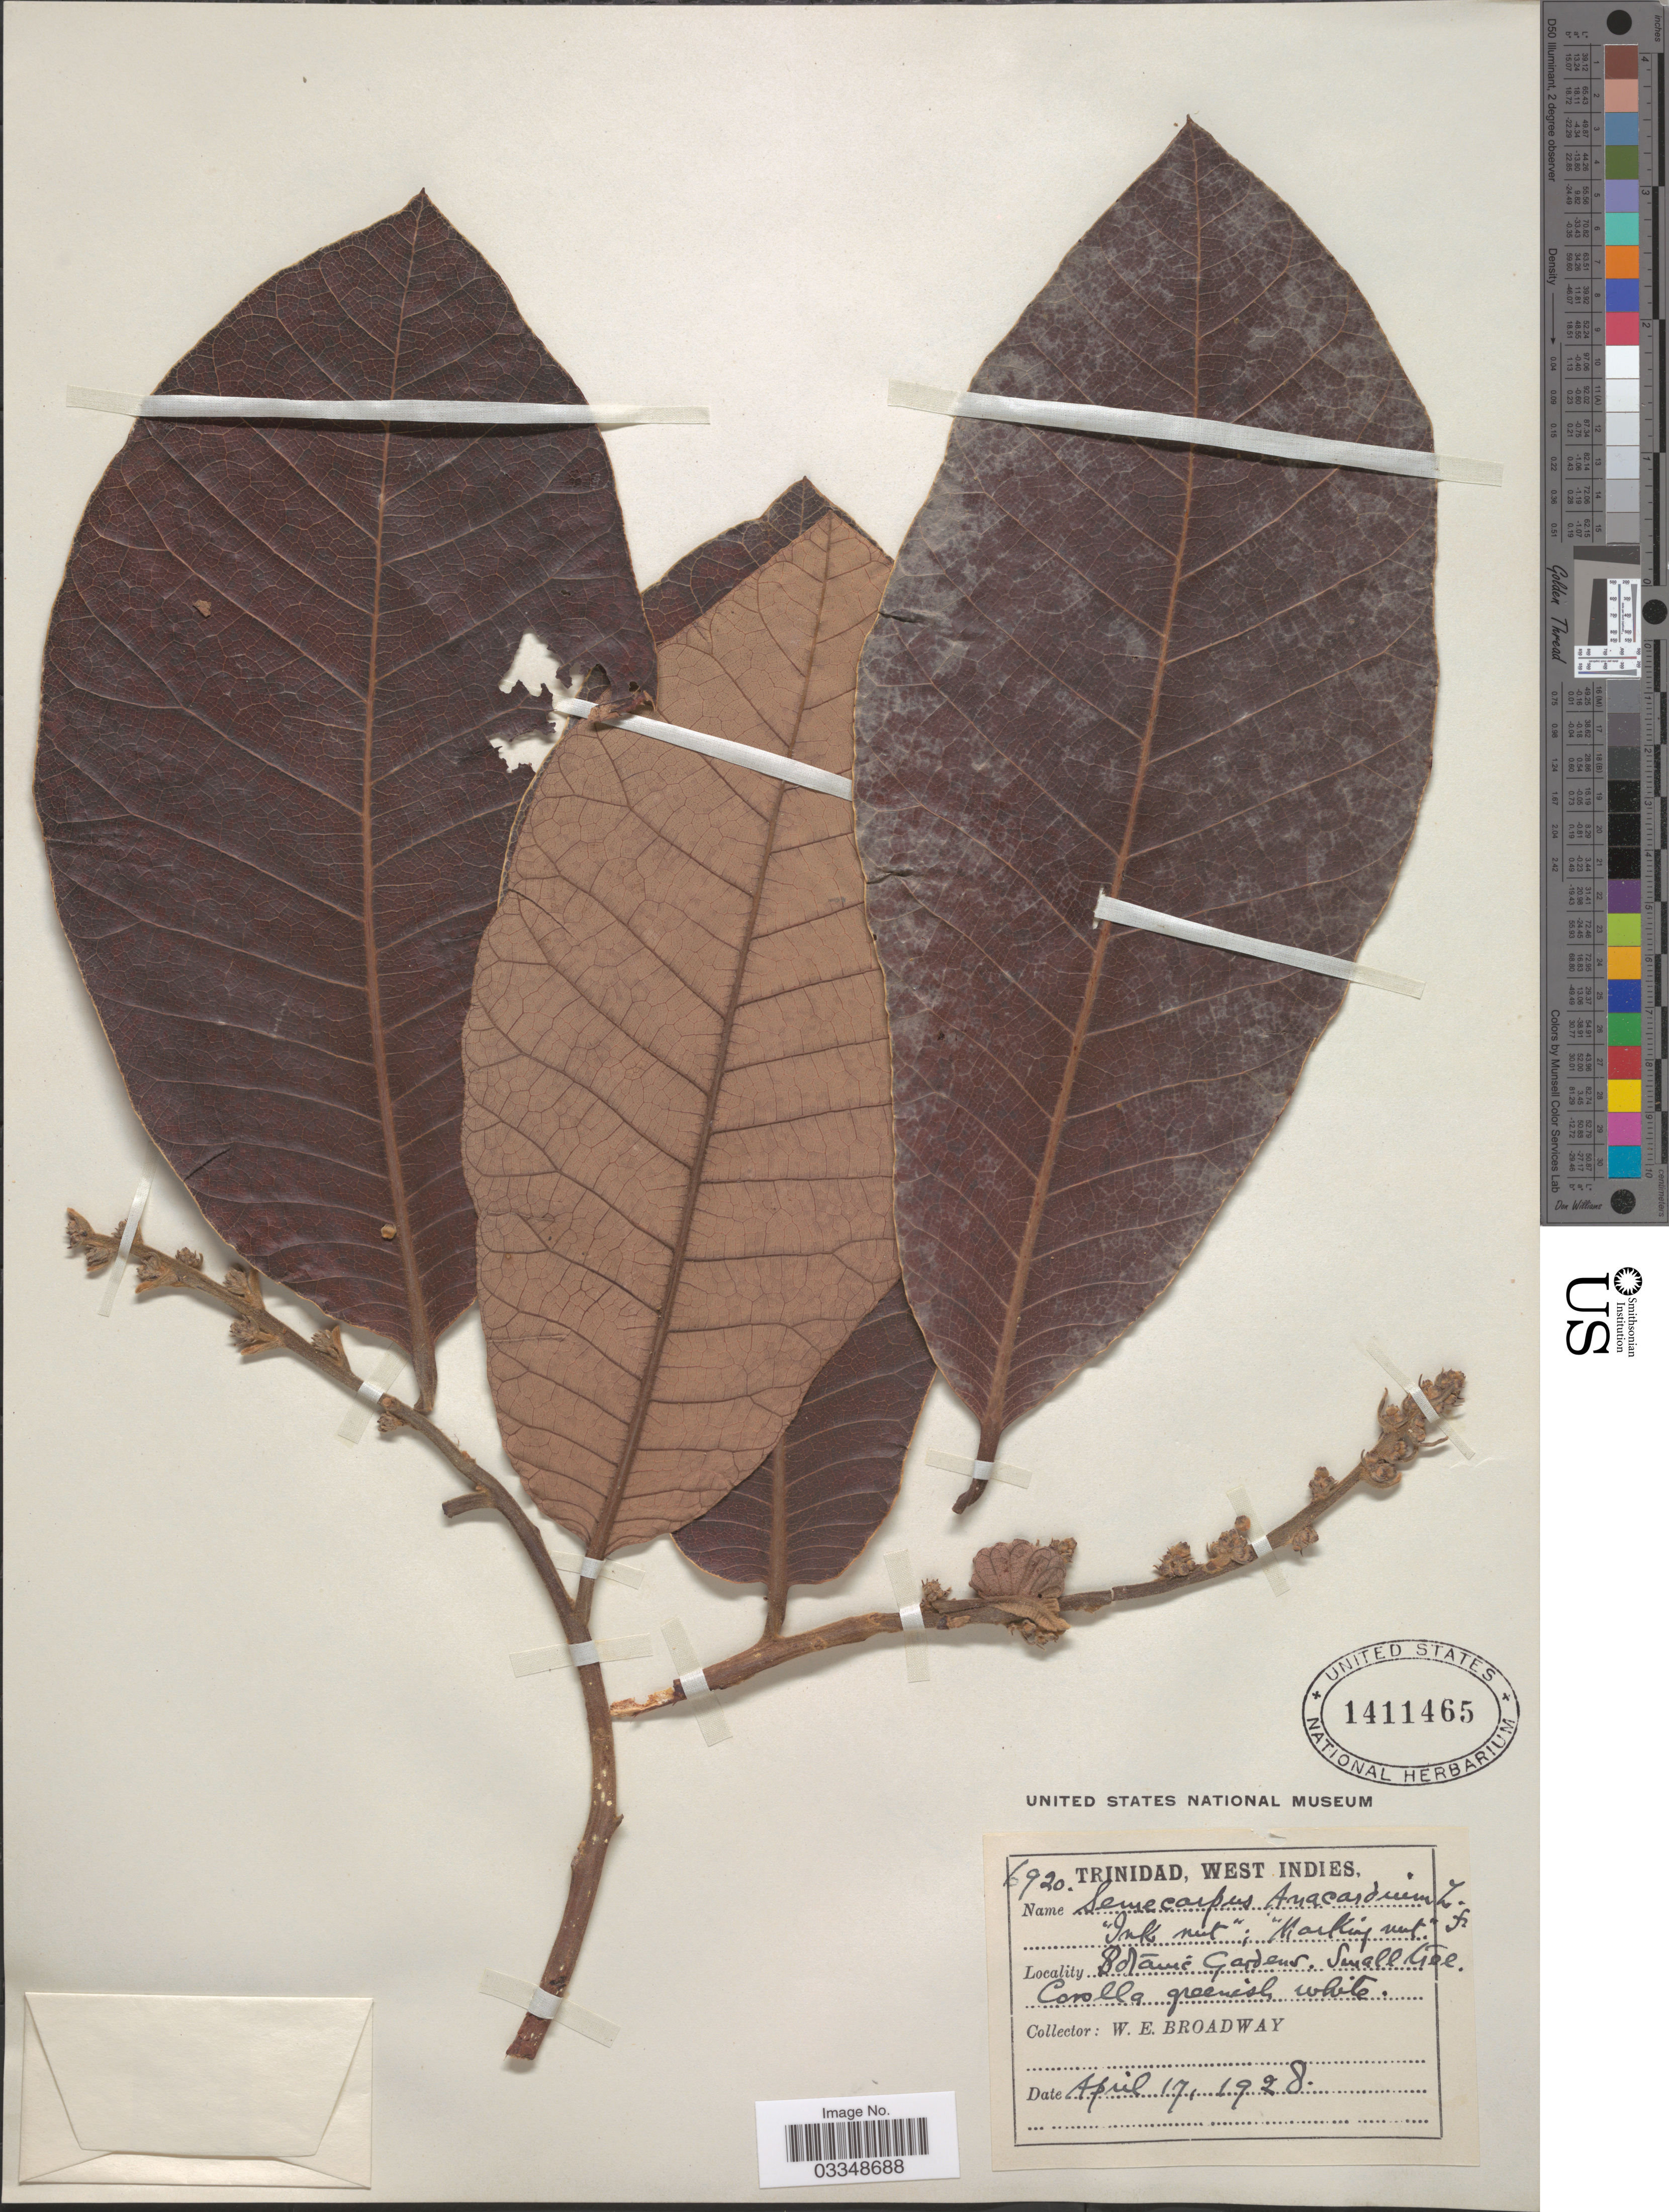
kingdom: Plantae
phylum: Tracheophyta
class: Magnoliopsida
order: Sapindales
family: Anacardiaceae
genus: Semecarpus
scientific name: Semecarpus anacardium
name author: L. f.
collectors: W. E. Broadway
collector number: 6920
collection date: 1928-04-17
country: Trinidad and Tobago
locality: Trinidad, West Indies. Botanic Gardens.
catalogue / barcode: US 1411465